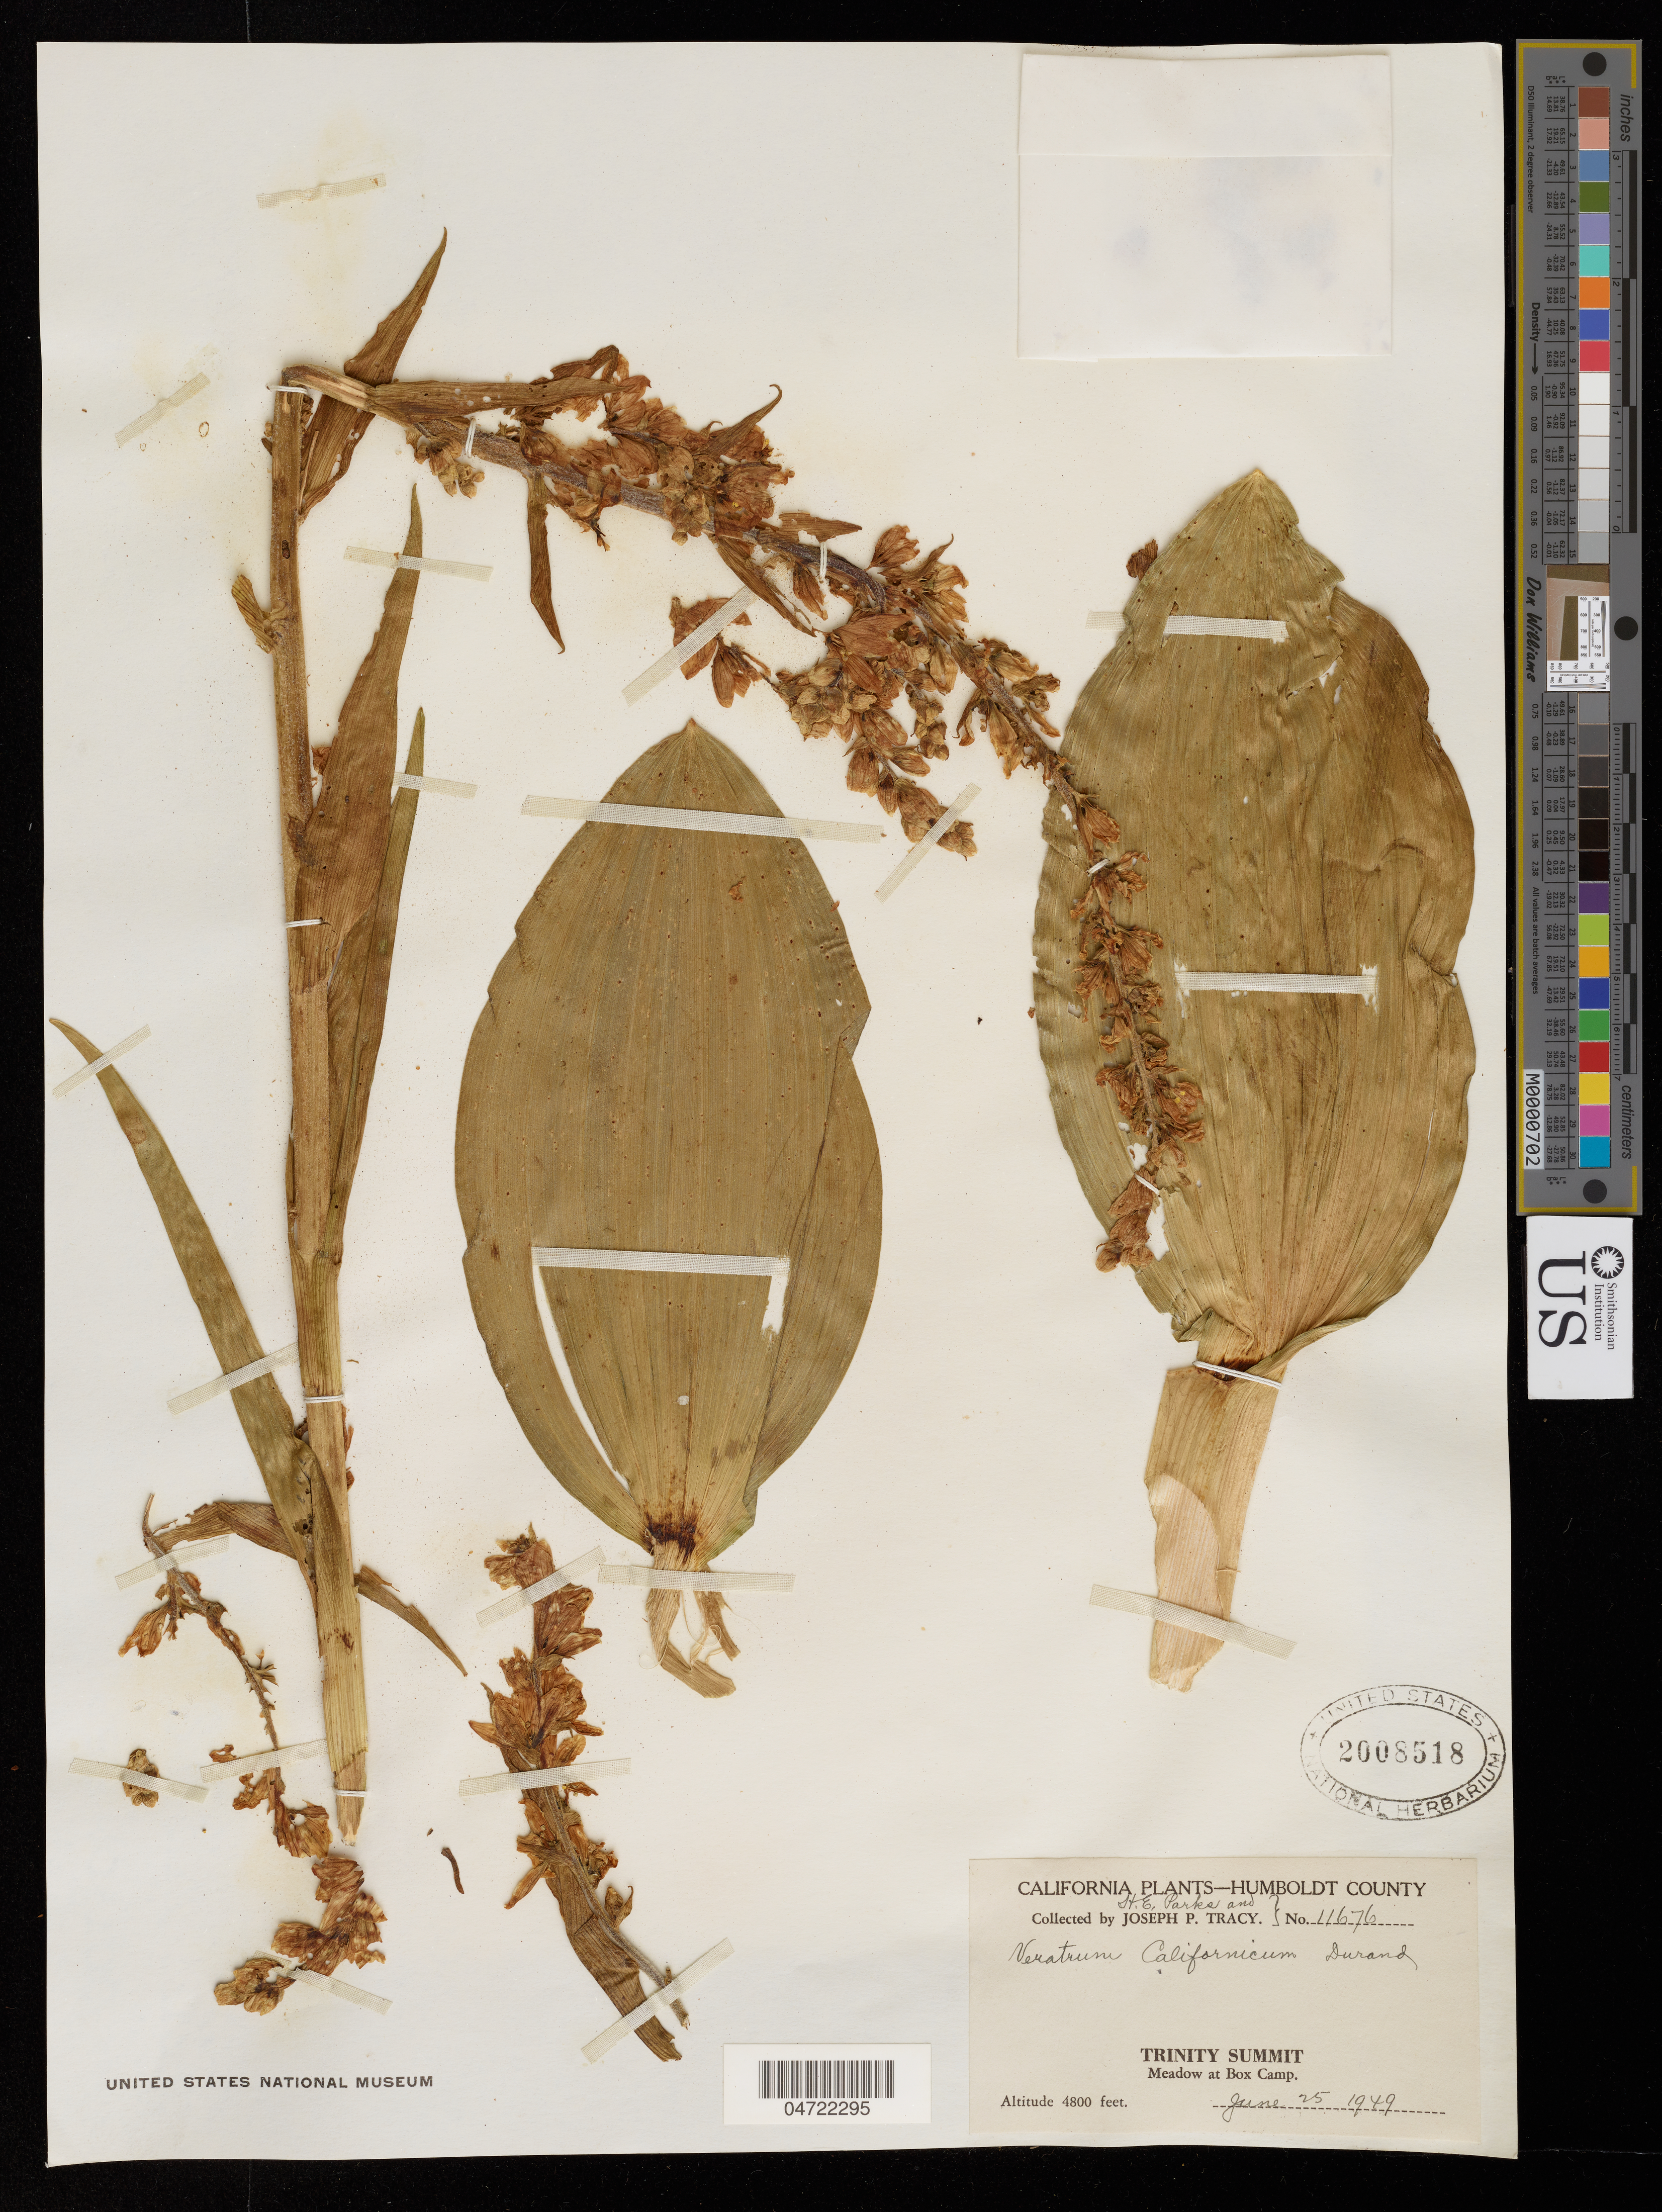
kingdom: Plantae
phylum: Tracheophyta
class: Liliopsida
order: Liliales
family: Melanthiaceae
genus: Veratrum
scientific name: Veratrum californicum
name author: Durand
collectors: J. Tracy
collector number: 11676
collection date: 1949-06-25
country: United States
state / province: California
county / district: Humboldt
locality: Trinity Summit. Near Box Camp.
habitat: Meadow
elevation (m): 1463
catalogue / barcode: US 2008518